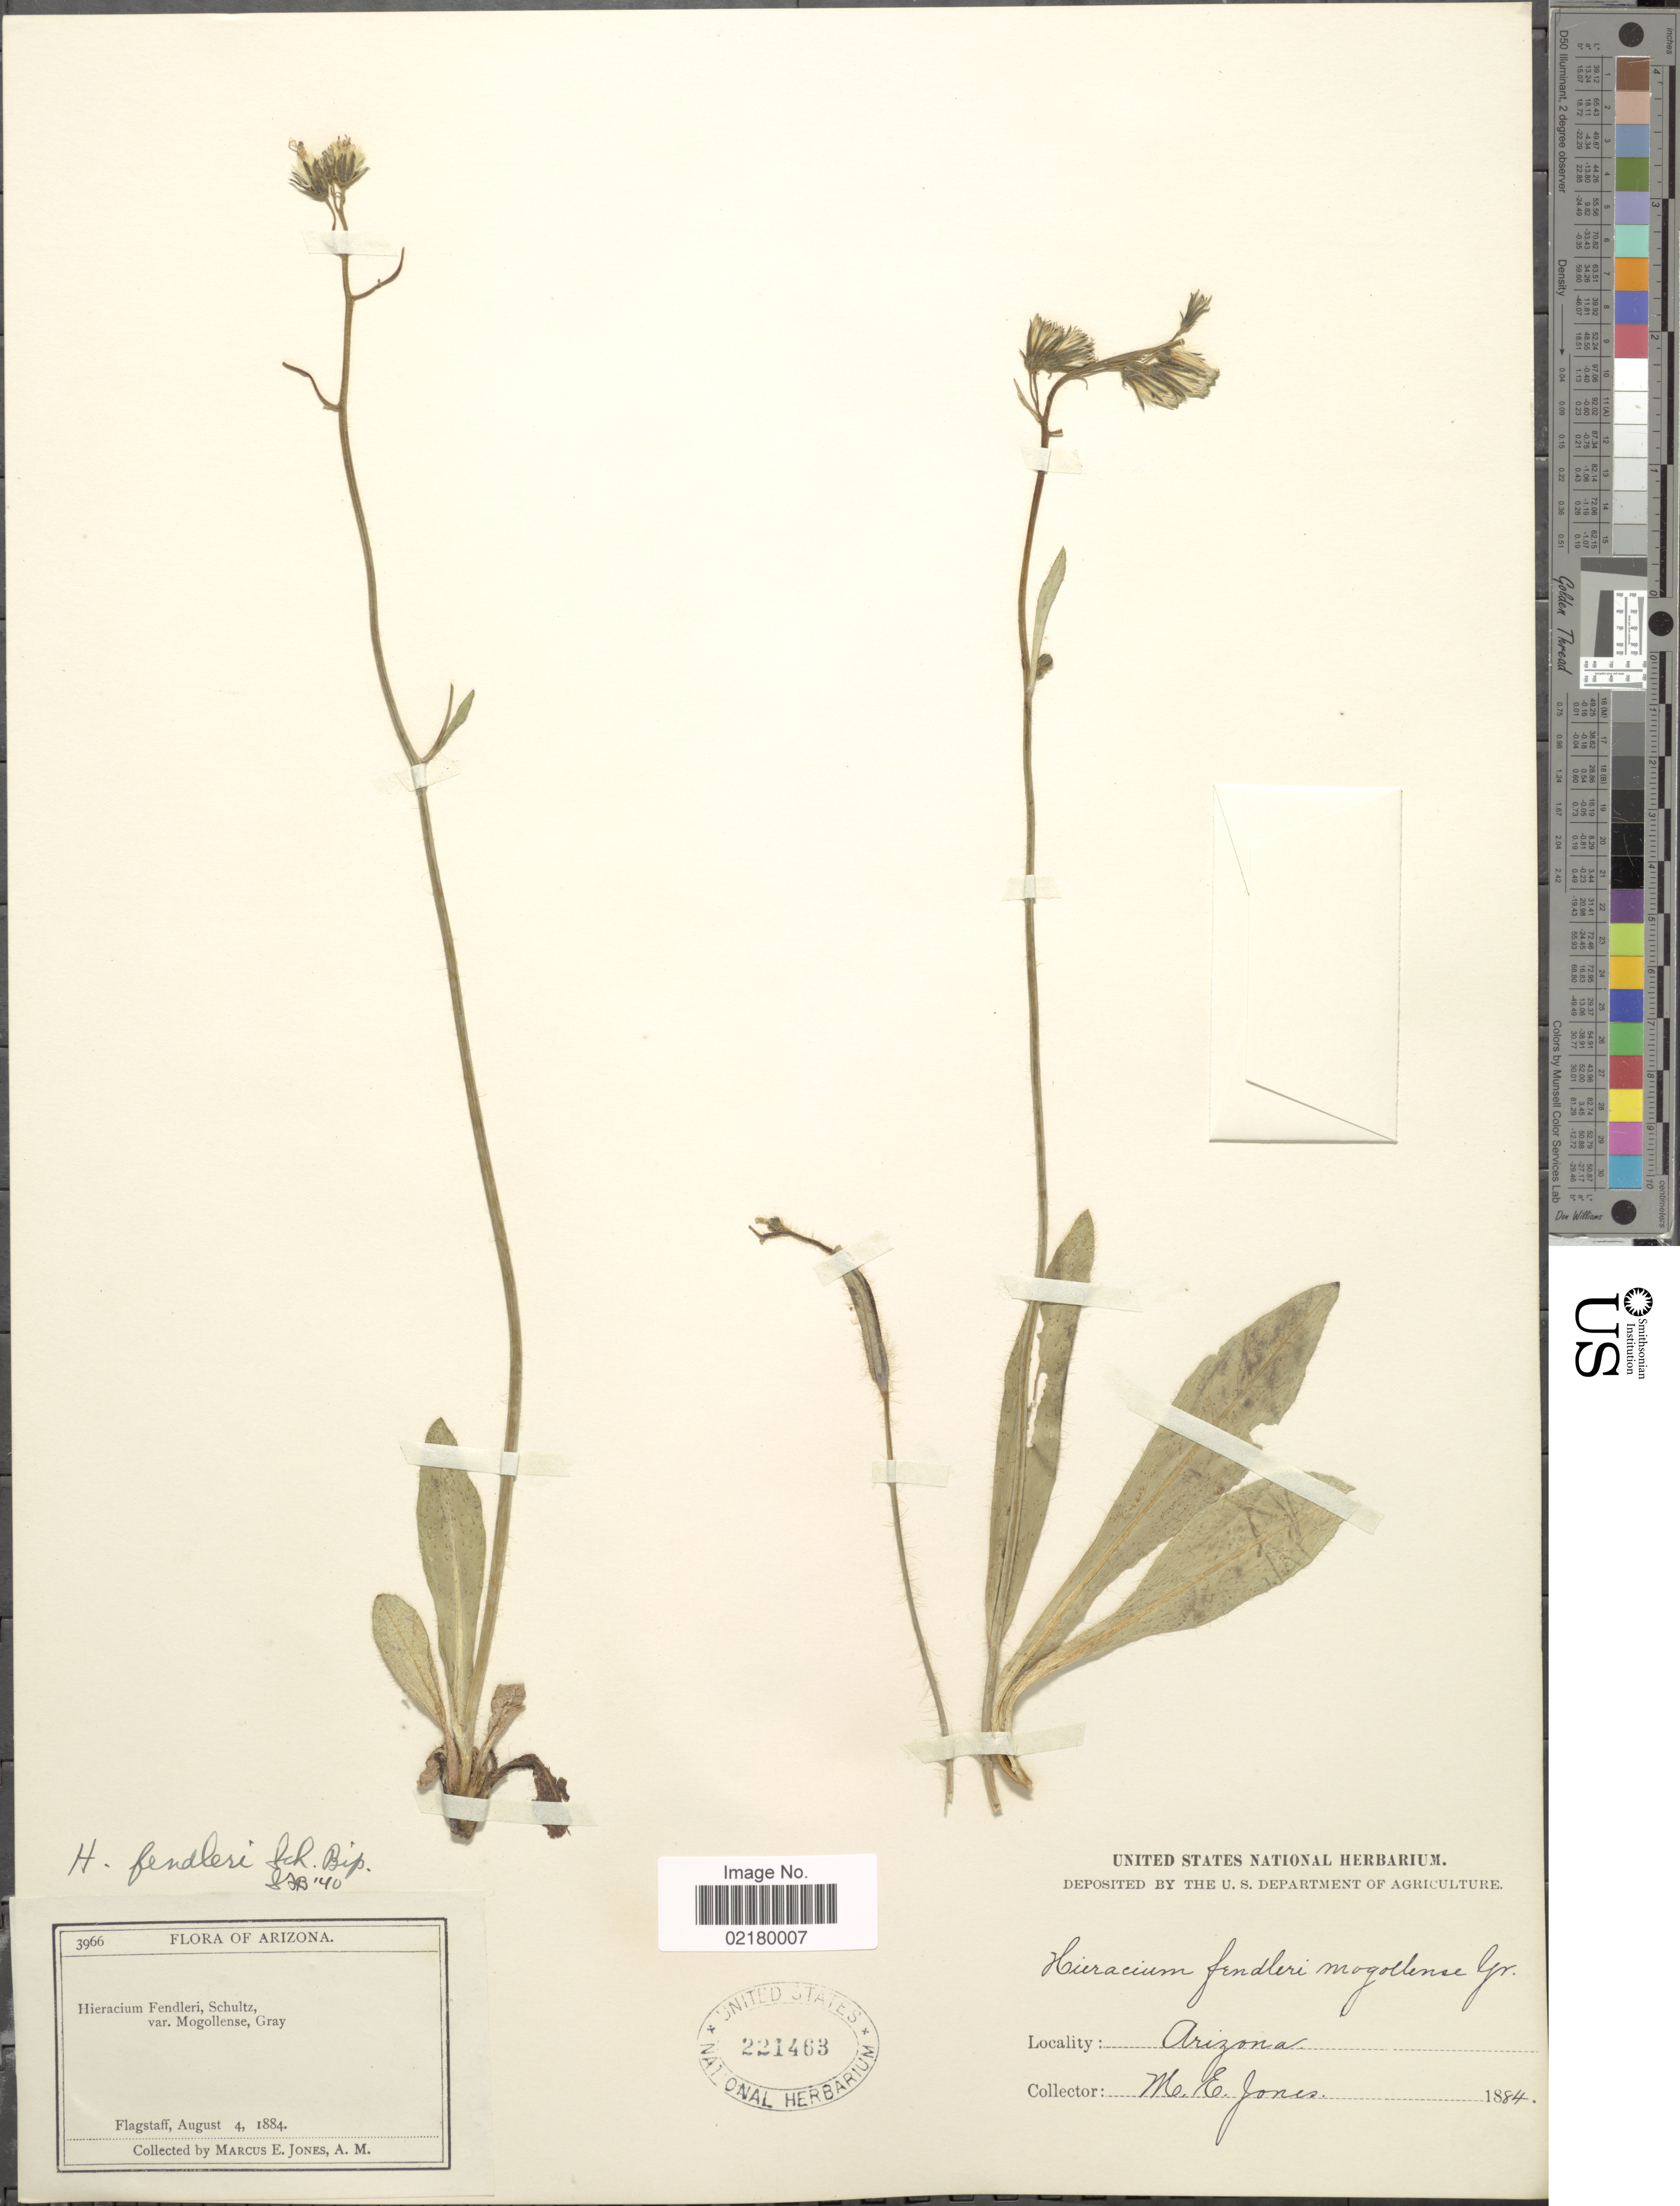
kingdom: Plantae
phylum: Tracheophyta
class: Magnoliopsida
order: Asterales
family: Asteraceae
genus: Hieracium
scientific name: Hieracium fendleri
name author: Sch. Bip.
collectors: M. E. Jones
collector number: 3966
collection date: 1884-08-04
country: United States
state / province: Arizona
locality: Flagstaff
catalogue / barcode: US 221463